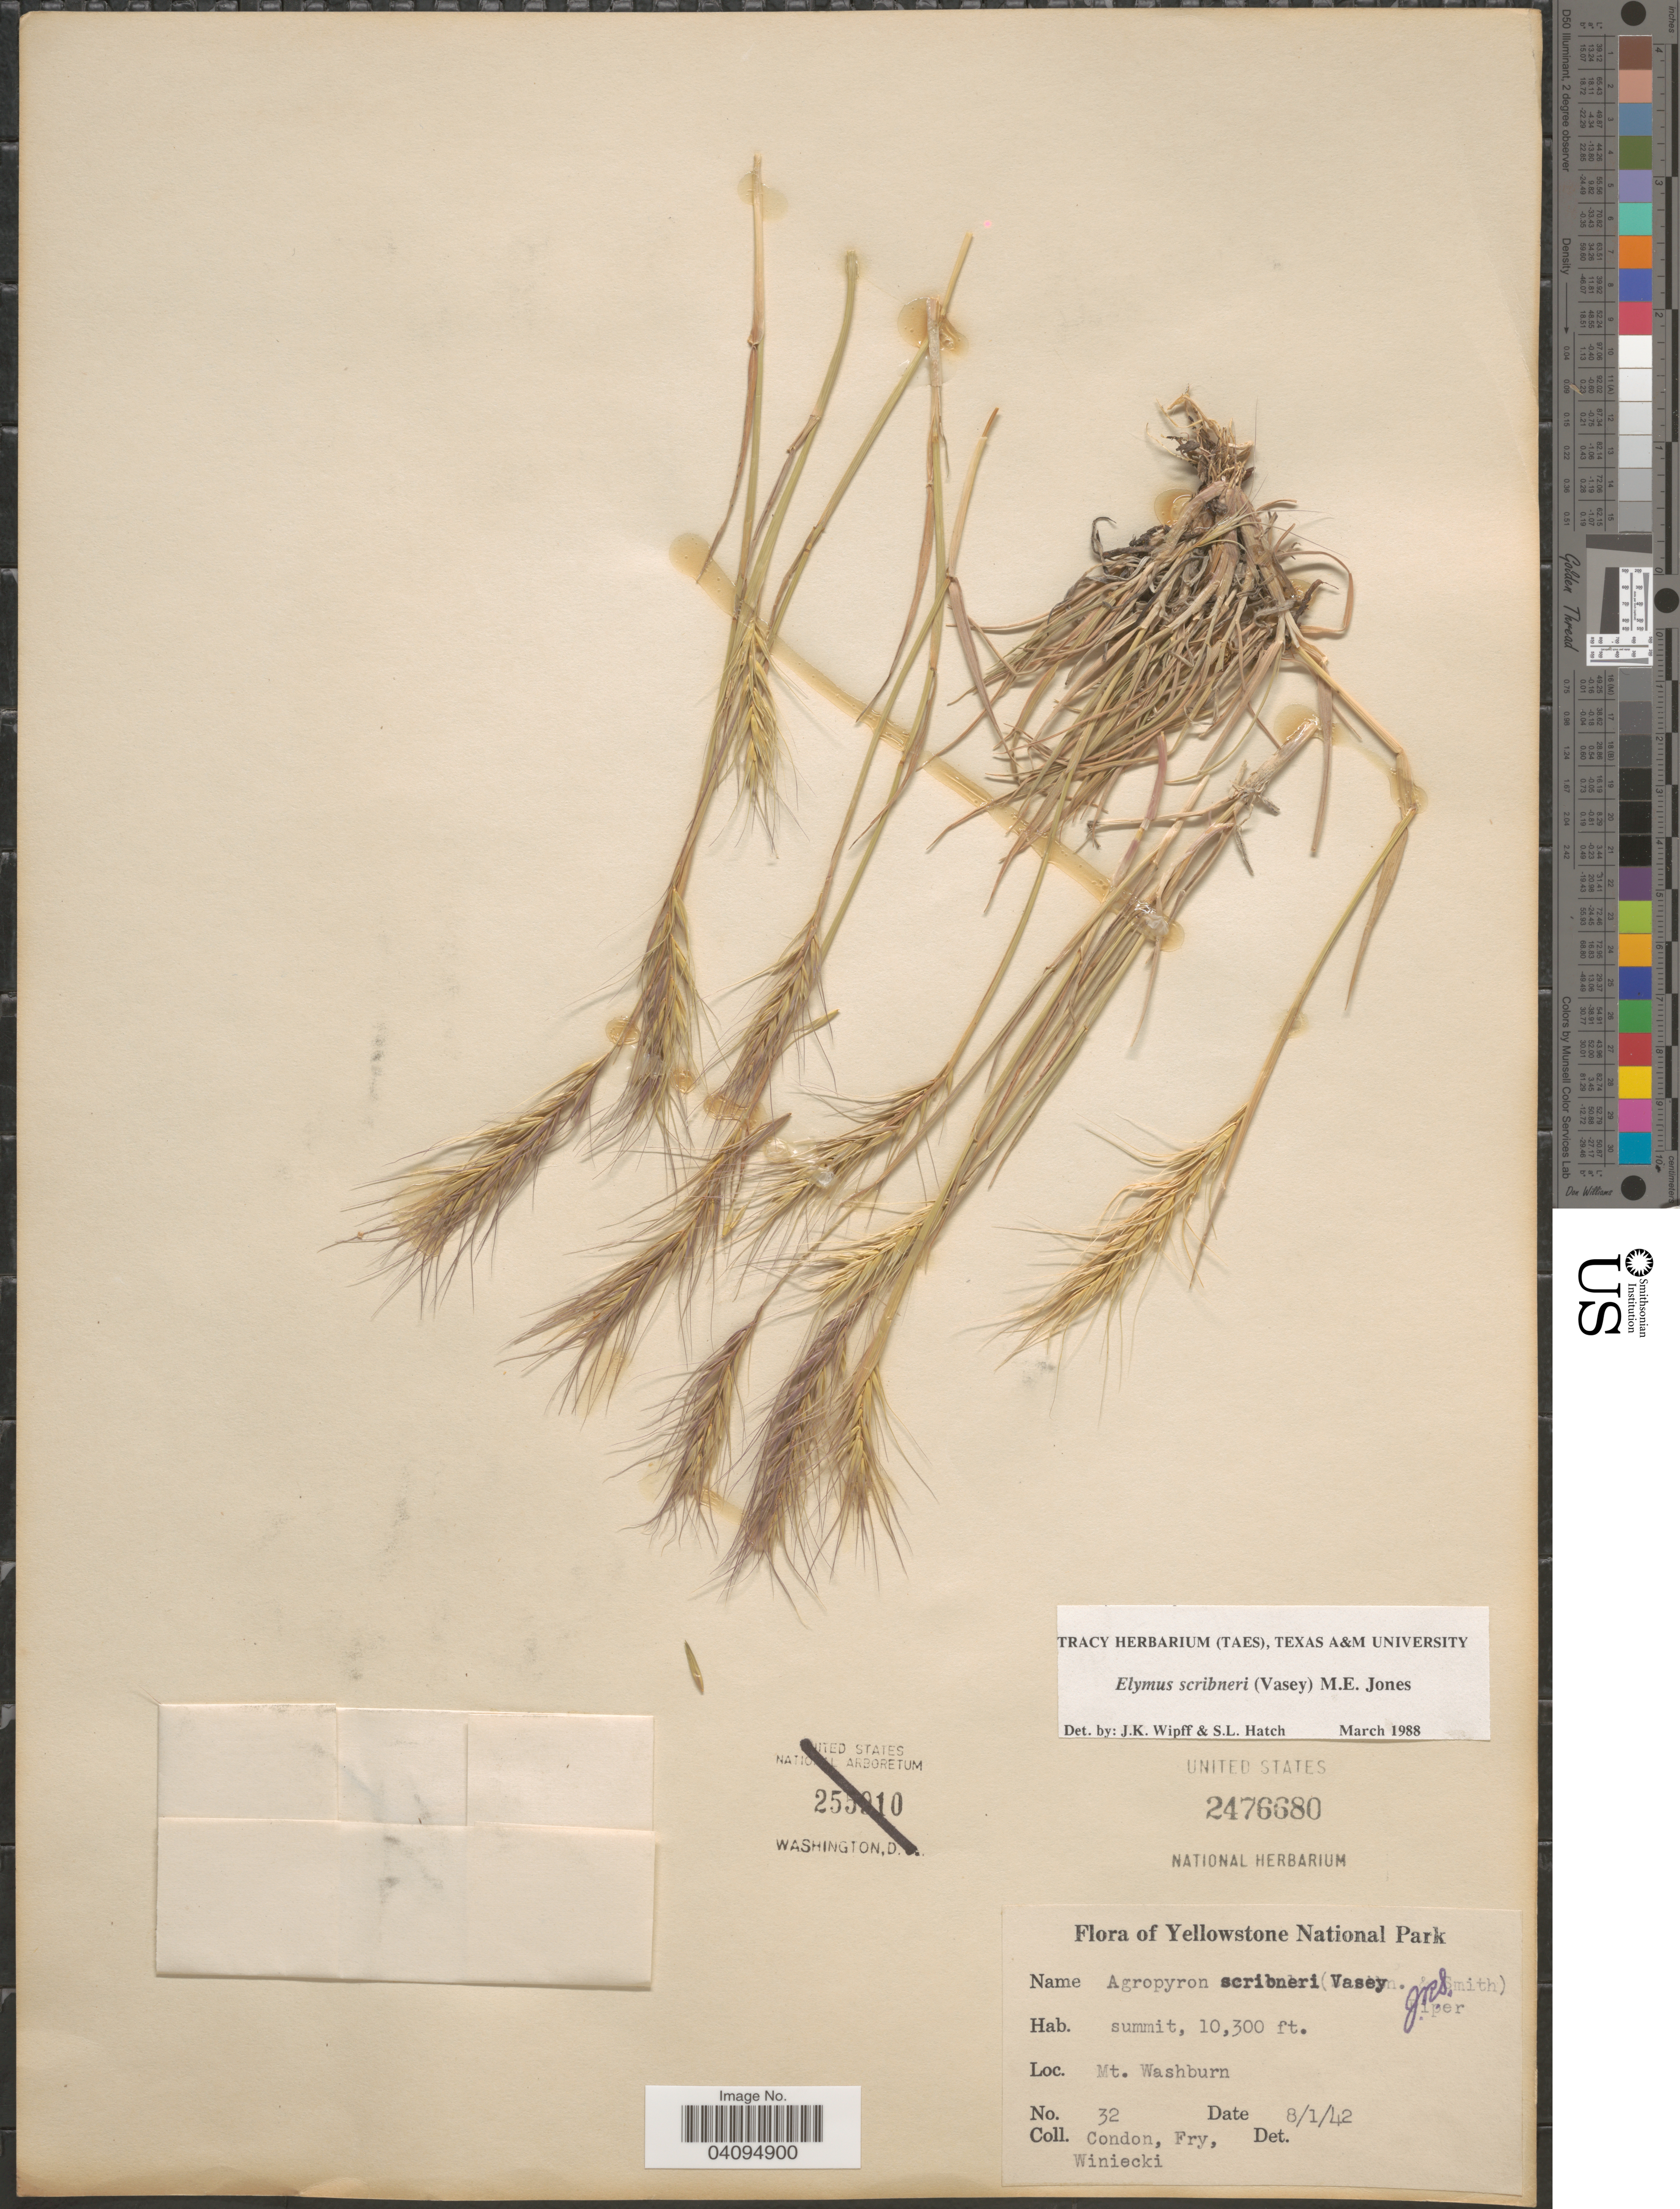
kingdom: Plantae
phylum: Tracheophyta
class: Liliopsida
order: Poales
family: Poaceae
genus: Elymus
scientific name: Elymus scribneri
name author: (Vasey) M.E. Jones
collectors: Condon, -. Fry & Winiecki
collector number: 32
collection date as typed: Transcribed d/m/y: 1/8/42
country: United States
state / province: Wyoming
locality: Yellowstone National Park. Mt. Washburn.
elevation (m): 3139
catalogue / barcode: US 2476680